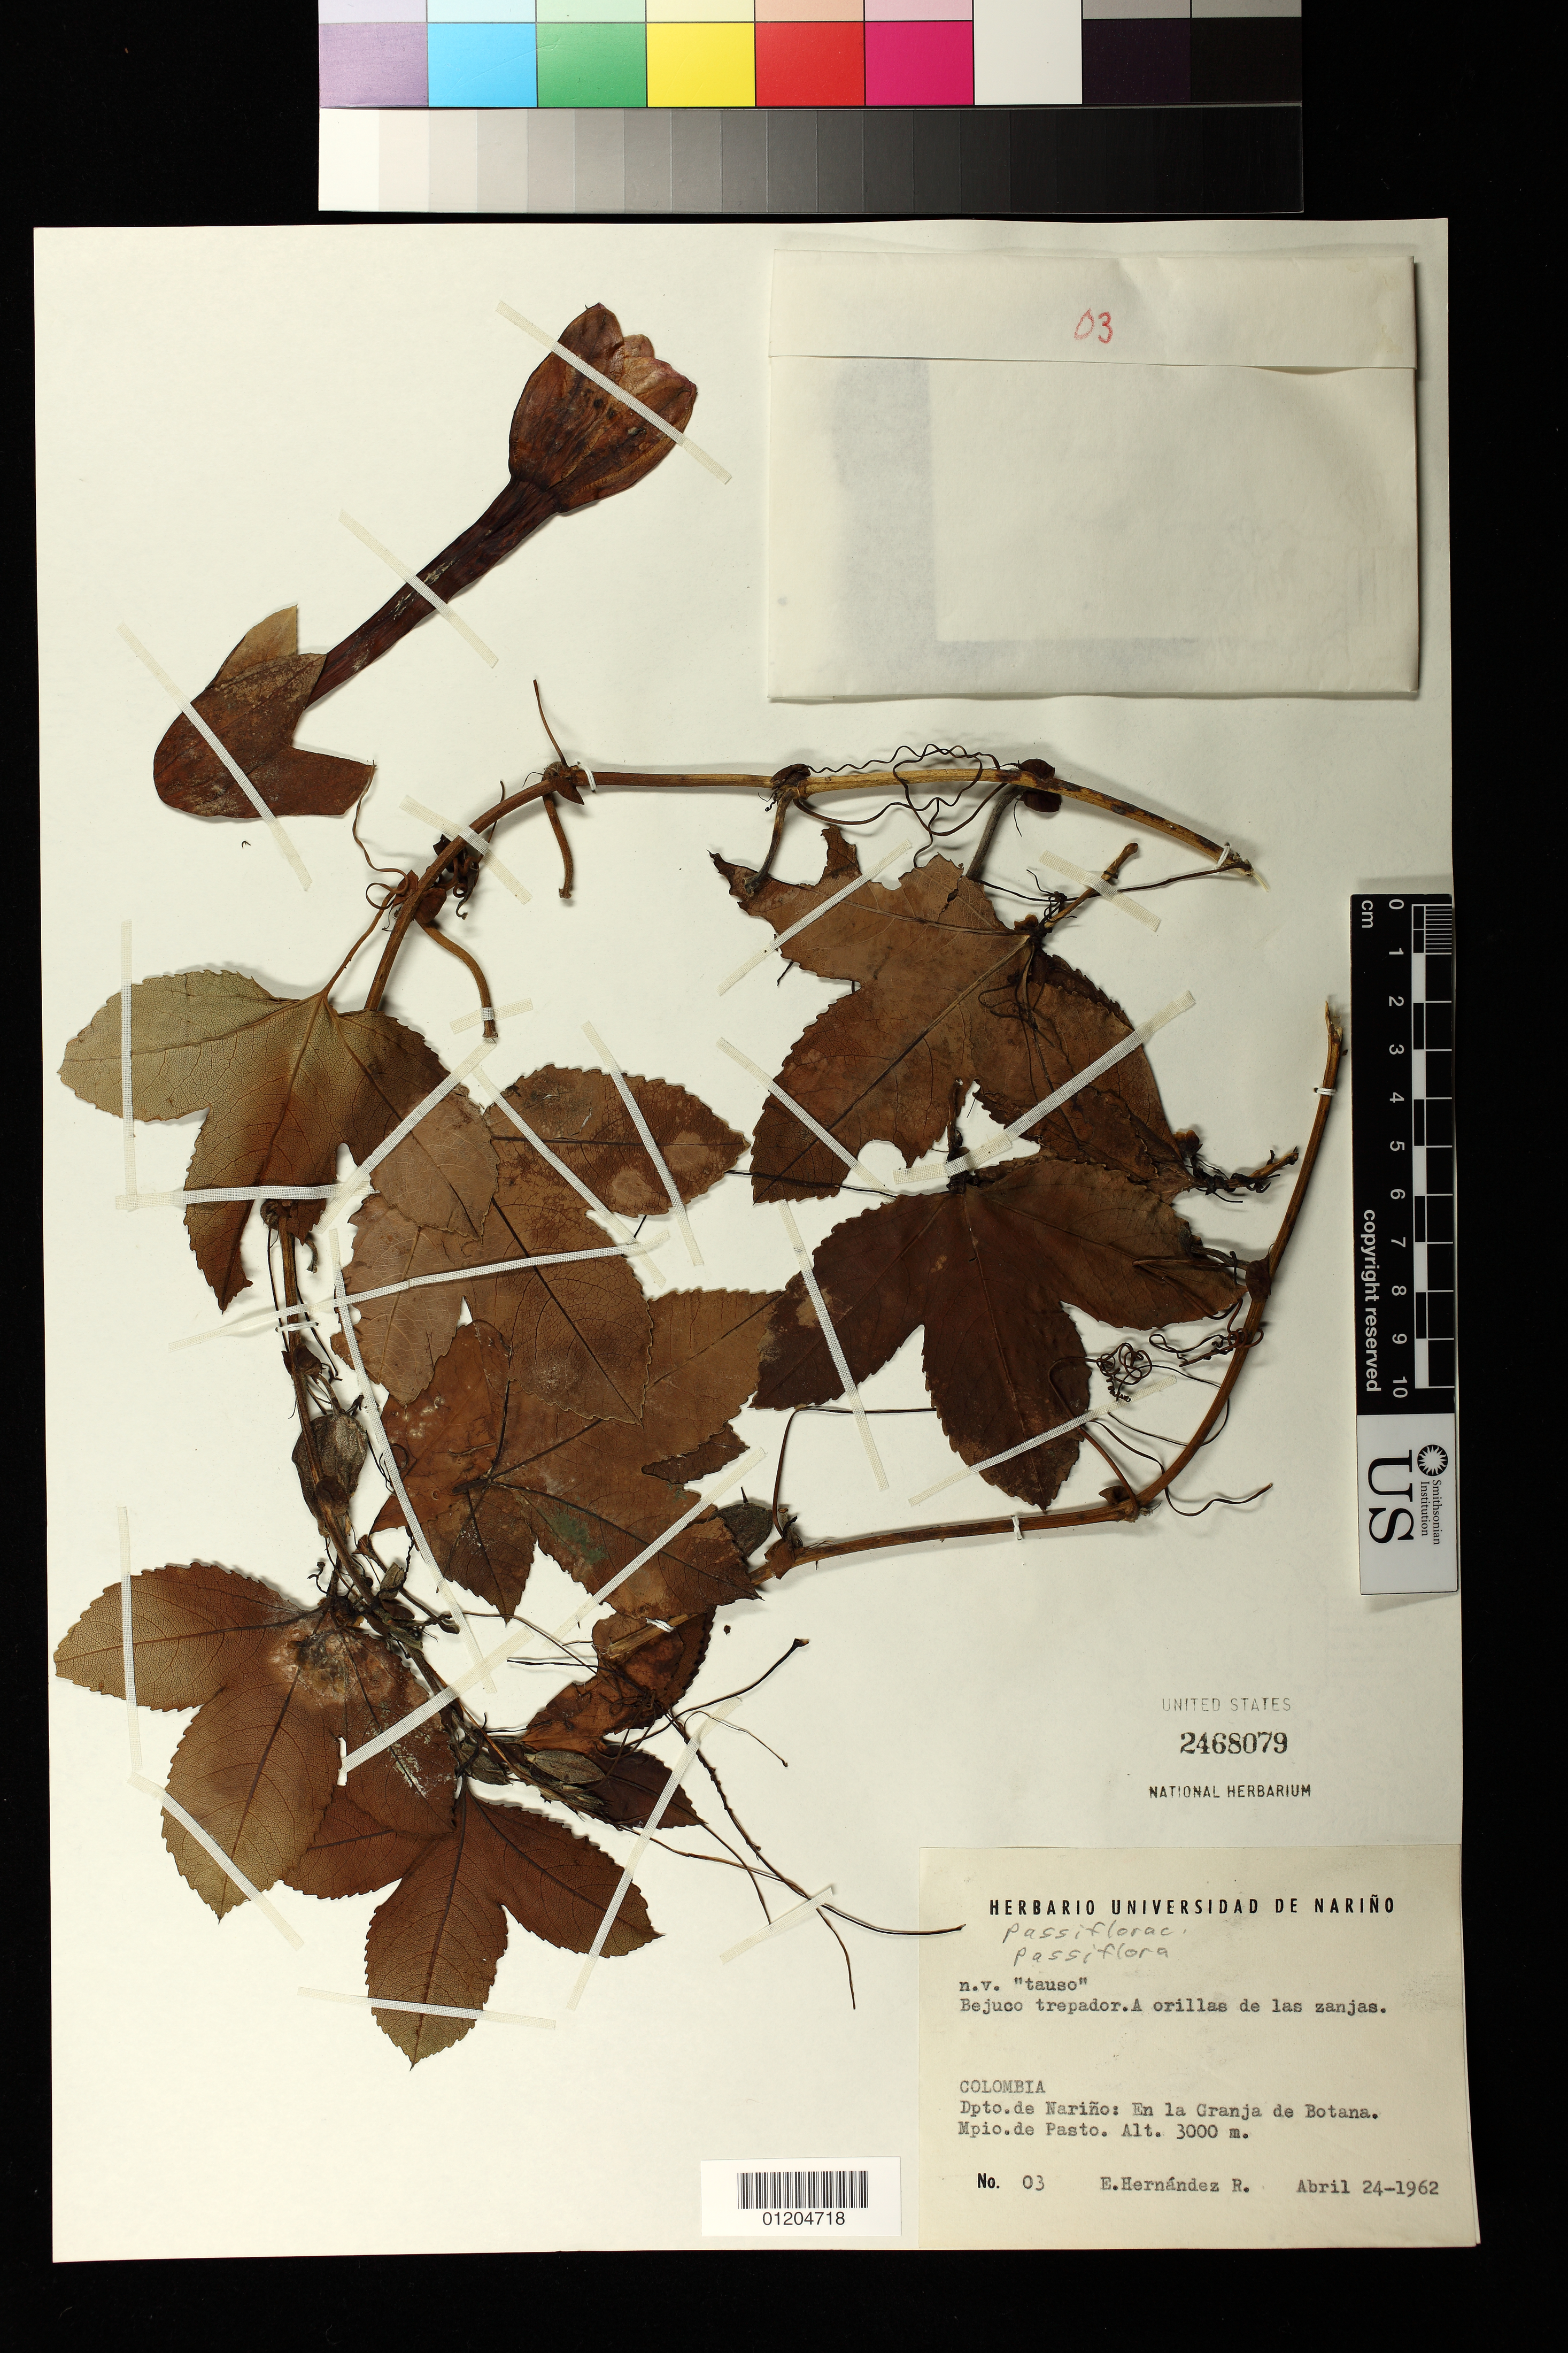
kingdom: Plantae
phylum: Tracheophyta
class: Magnoliopsida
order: Malpighiales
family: Passifloraceae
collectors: E. Hermandez R.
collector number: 3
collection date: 1962-04-24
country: Colombia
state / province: Narino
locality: En la Granja de Botana. Mpio. De Pasto.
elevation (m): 3000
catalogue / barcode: US 2468079